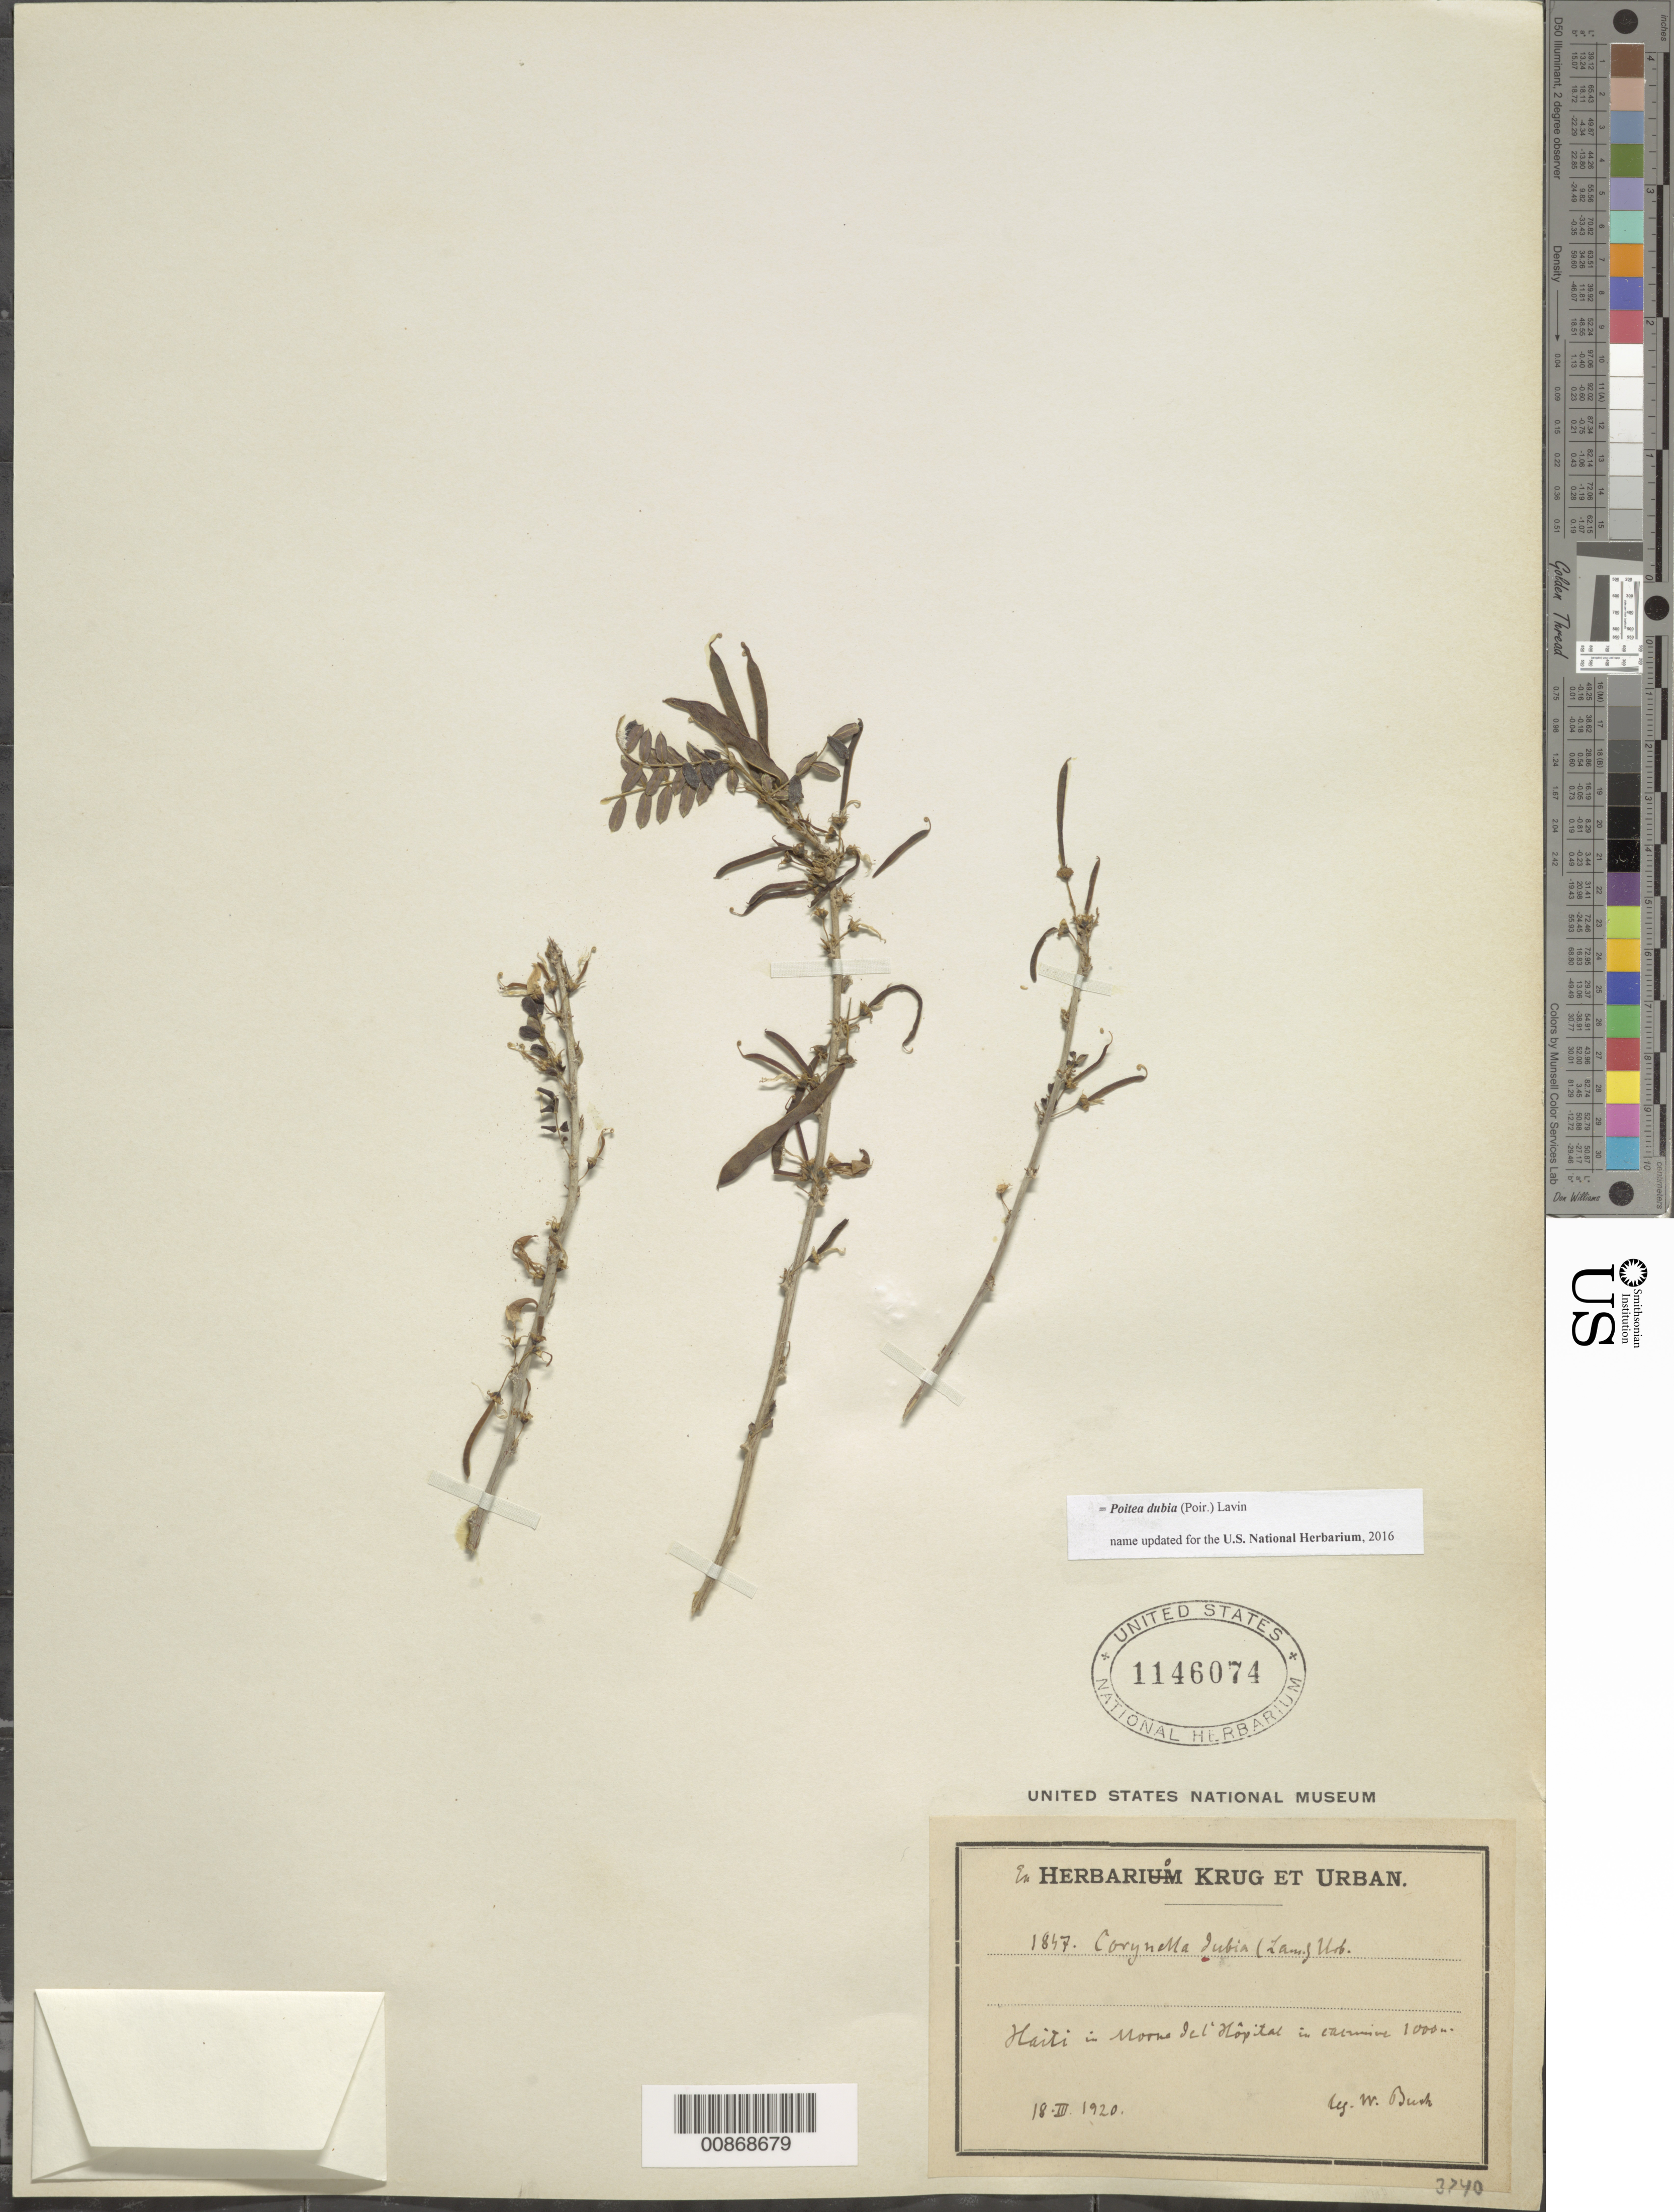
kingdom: Plantae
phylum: Tracheophyta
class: Magnoliopsida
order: Fabales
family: Fabaceae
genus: Poitea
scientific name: Poitea dubia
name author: (Poir.) Lavin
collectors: W. Bush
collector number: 1847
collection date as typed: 18 Mar 1920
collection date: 1920-03-18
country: Haiti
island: Hispaniola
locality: Morne de L'Hôpital.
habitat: In "talmive" (illegible).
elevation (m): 100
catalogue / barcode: US 1146074